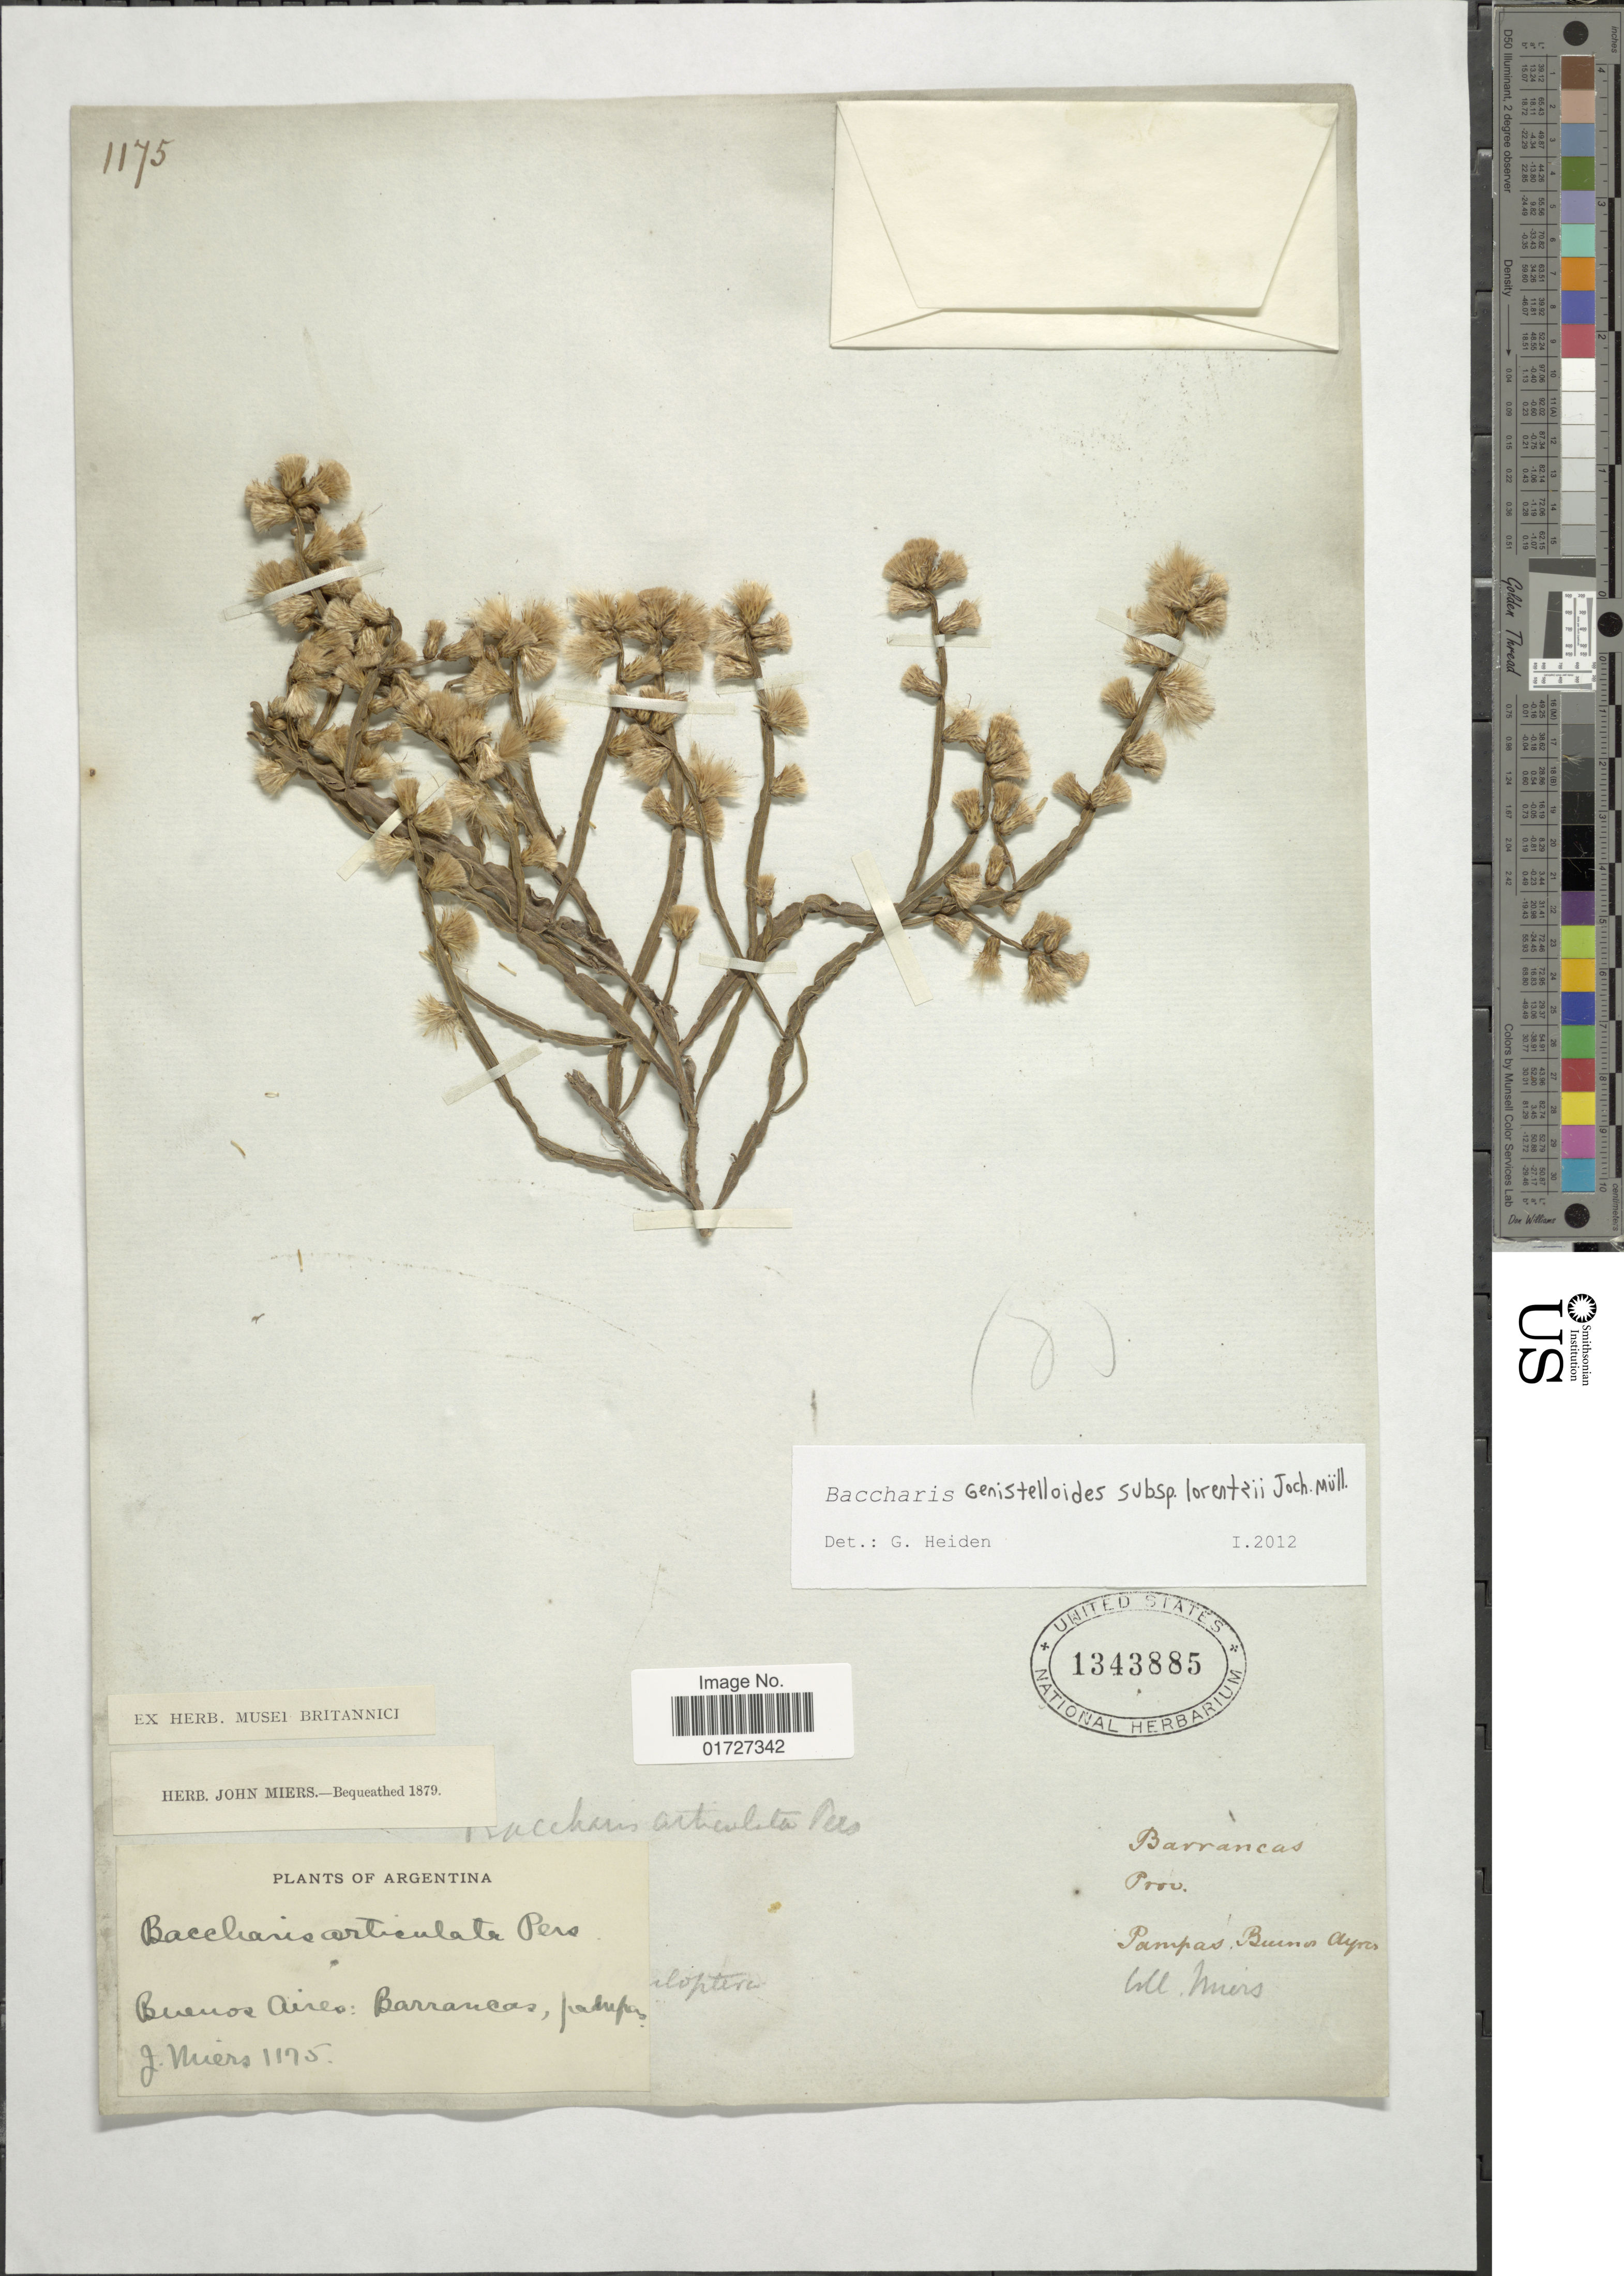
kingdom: Plantae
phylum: Tracheophyta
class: Magnoliopsida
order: Asterales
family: Asteraceae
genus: Baccharis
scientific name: Baccharis genistelloides subsp. lorentzii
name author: Joch. Müll.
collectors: J. Miers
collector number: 1175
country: Argentina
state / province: Buenos Aires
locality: Barrancas, Pampas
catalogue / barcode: US 1343885